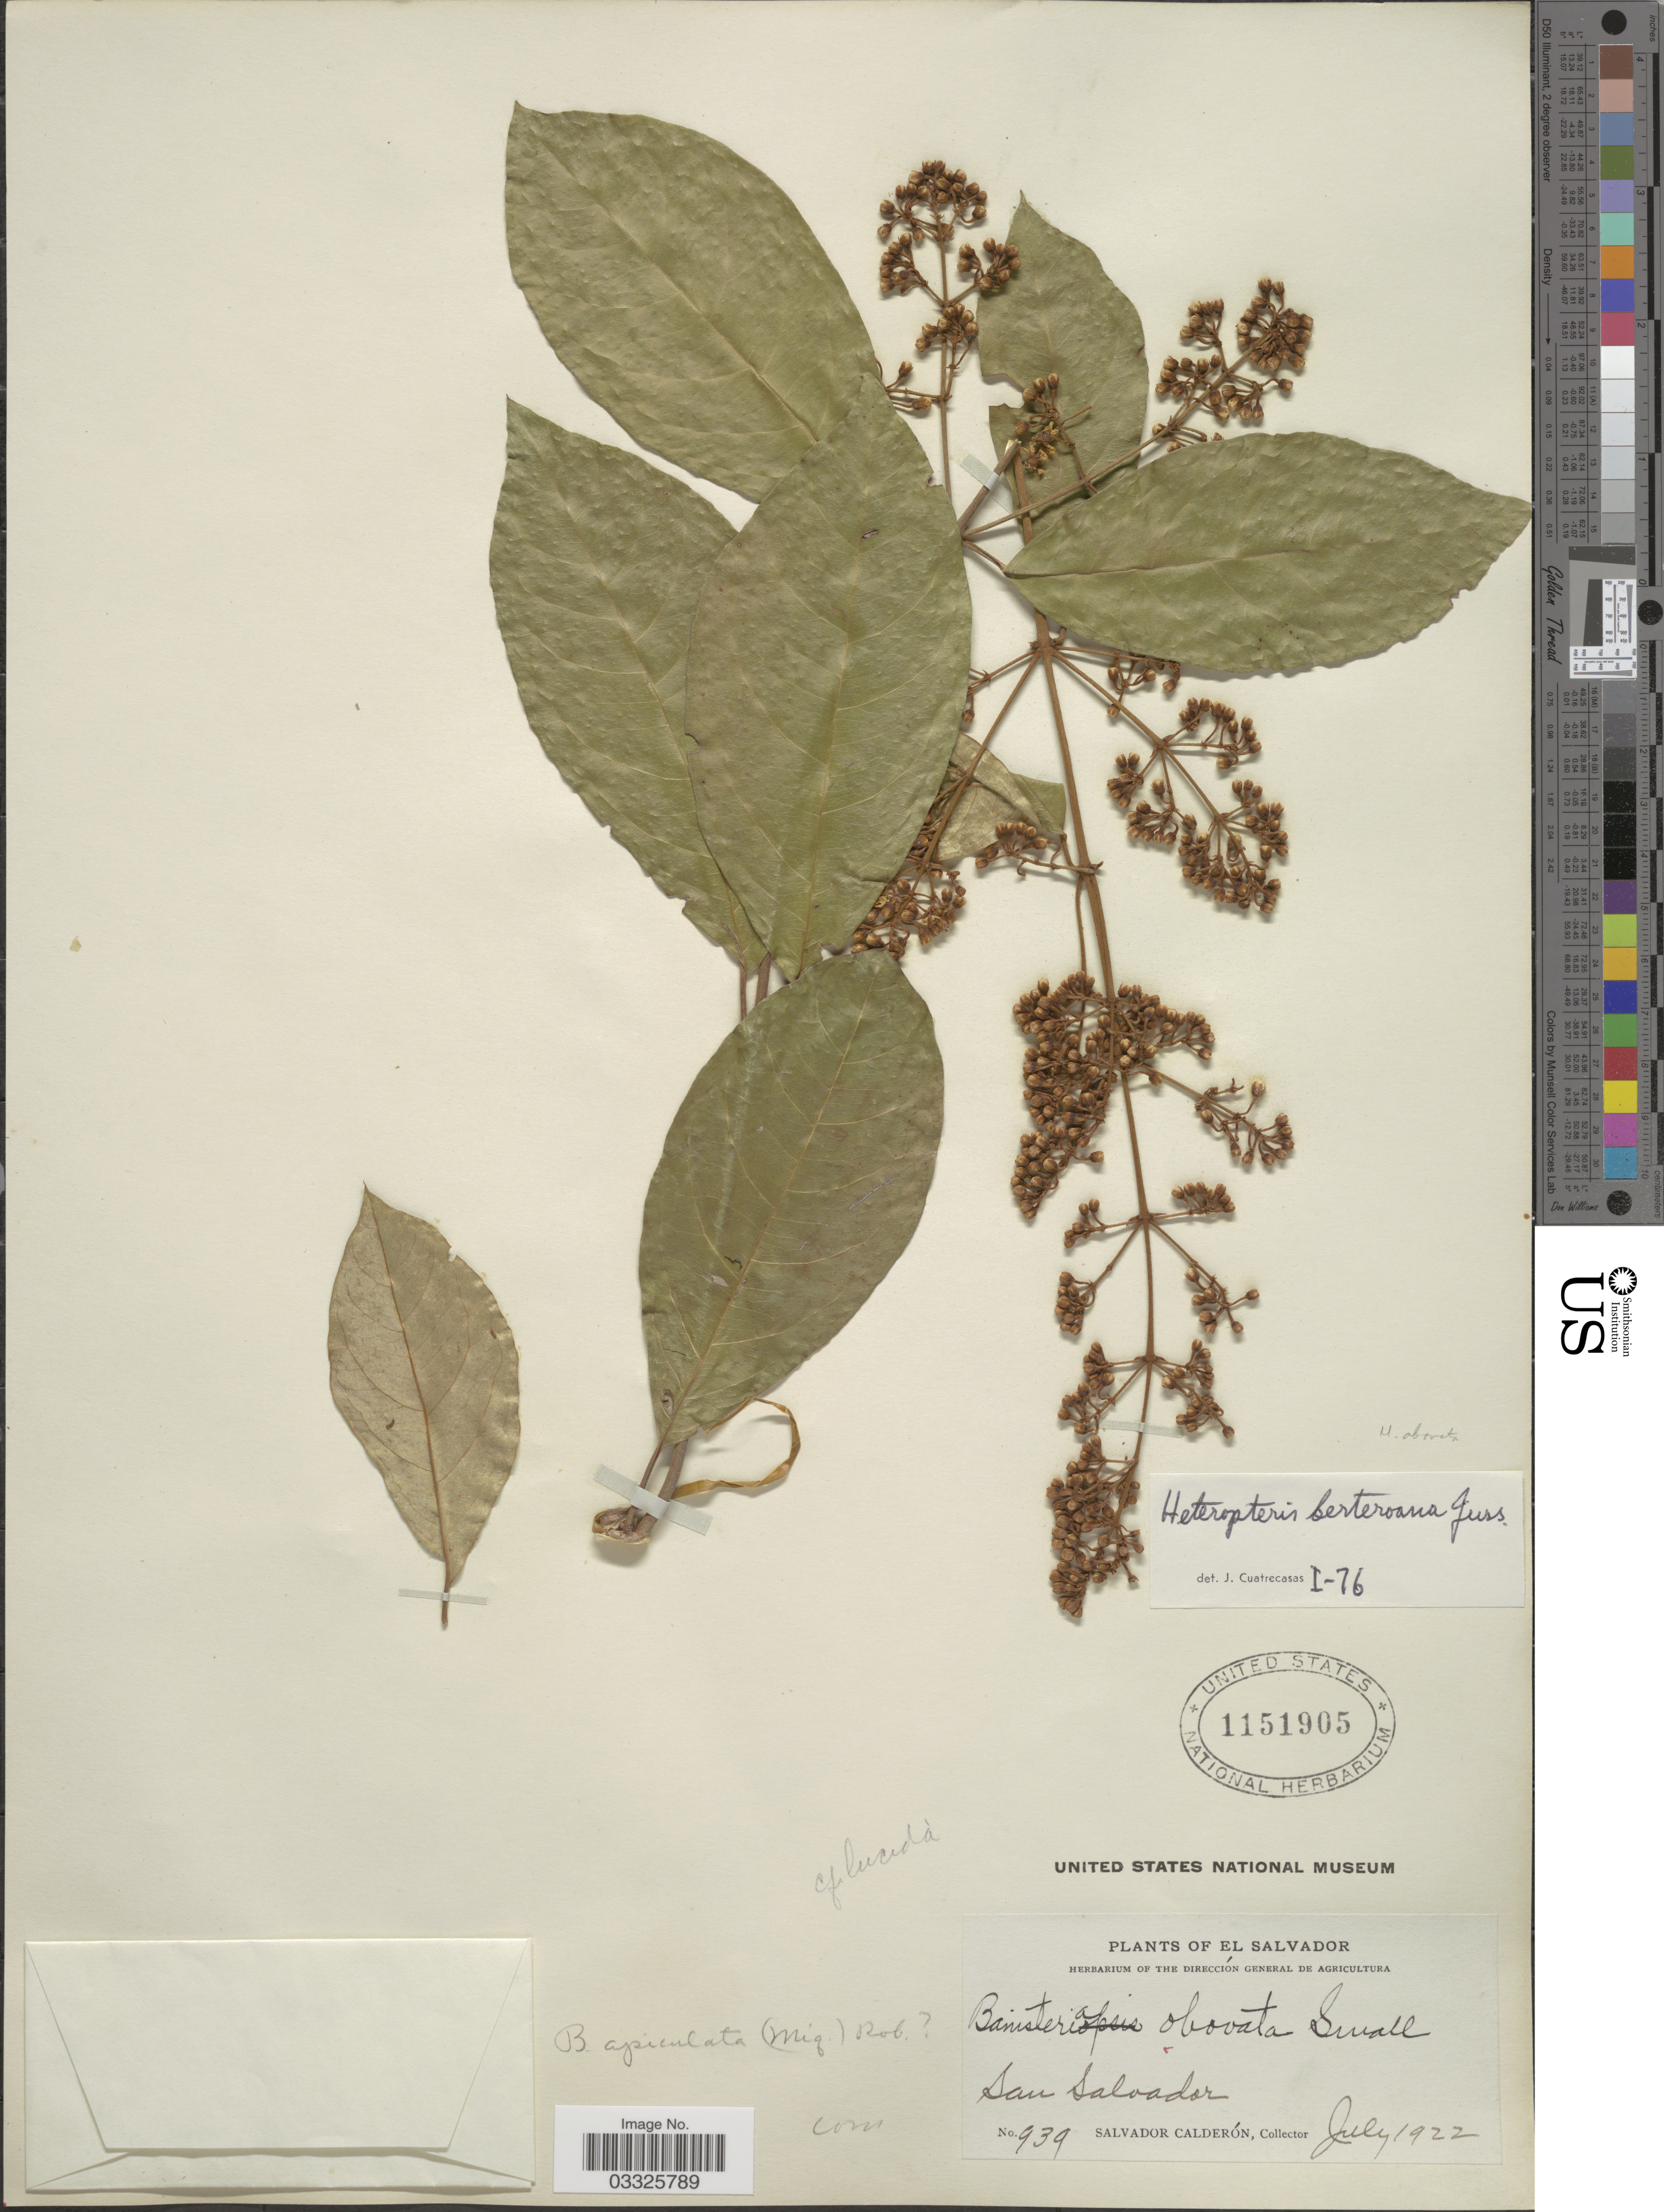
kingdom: Plantae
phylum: Tracheophyta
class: Magnoliopsida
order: Malpighiales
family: Malpighiaceae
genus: Heteropterys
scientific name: Heteropterys obovata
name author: (Small) Cuatrec. & Croat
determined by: Strong, Mark T., (BOT), Smithsonian Institution - National Museum of Natural History (UNITED STATES)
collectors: S. Calderón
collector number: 939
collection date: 1922-07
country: El Salvador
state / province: San Salvador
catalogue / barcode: US 1151905